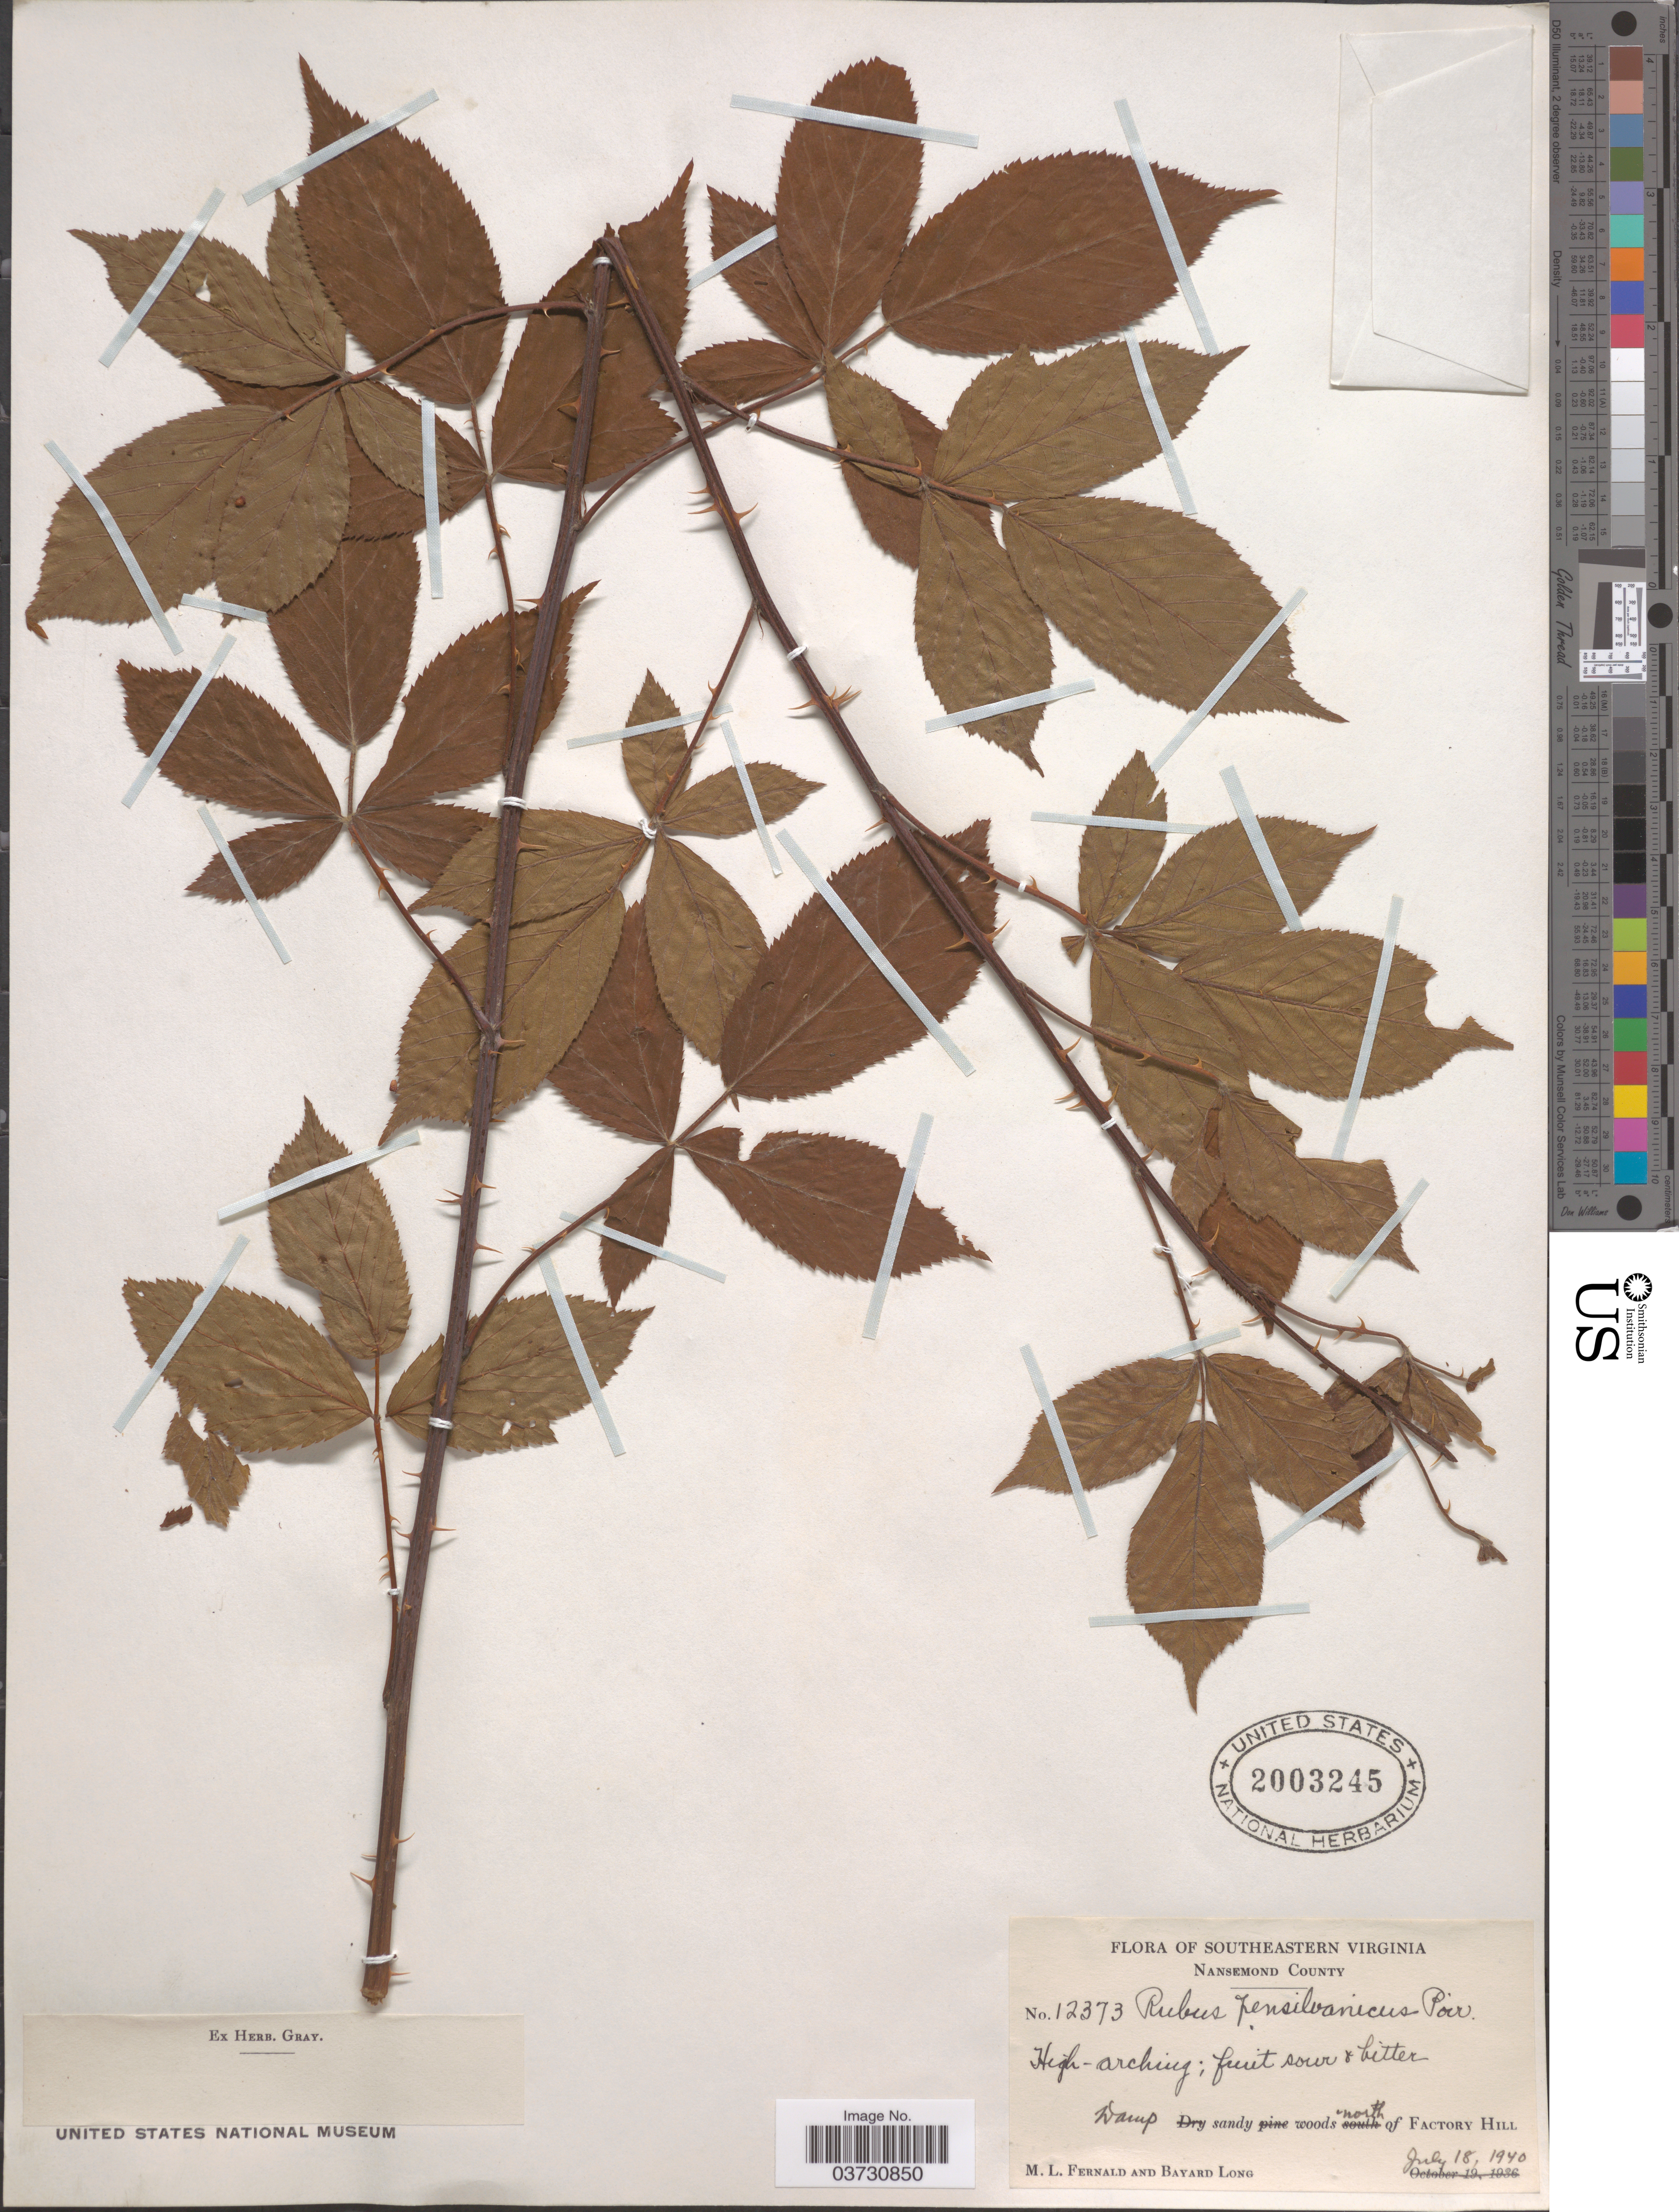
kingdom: Plantae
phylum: Tracheophyta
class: Magnoliopsida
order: Rosales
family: Rosaceae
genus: Rubus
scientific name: Rubus pensilvanicus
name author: Poir.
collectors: M. L. Fernald & B. Long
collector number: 12373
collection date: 1940-07-18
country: United States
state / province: Virginia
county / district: City of Suffolk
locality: Southeastern Virginia. Nansemond County. North of Factory Hill.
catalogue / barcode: US 2003245